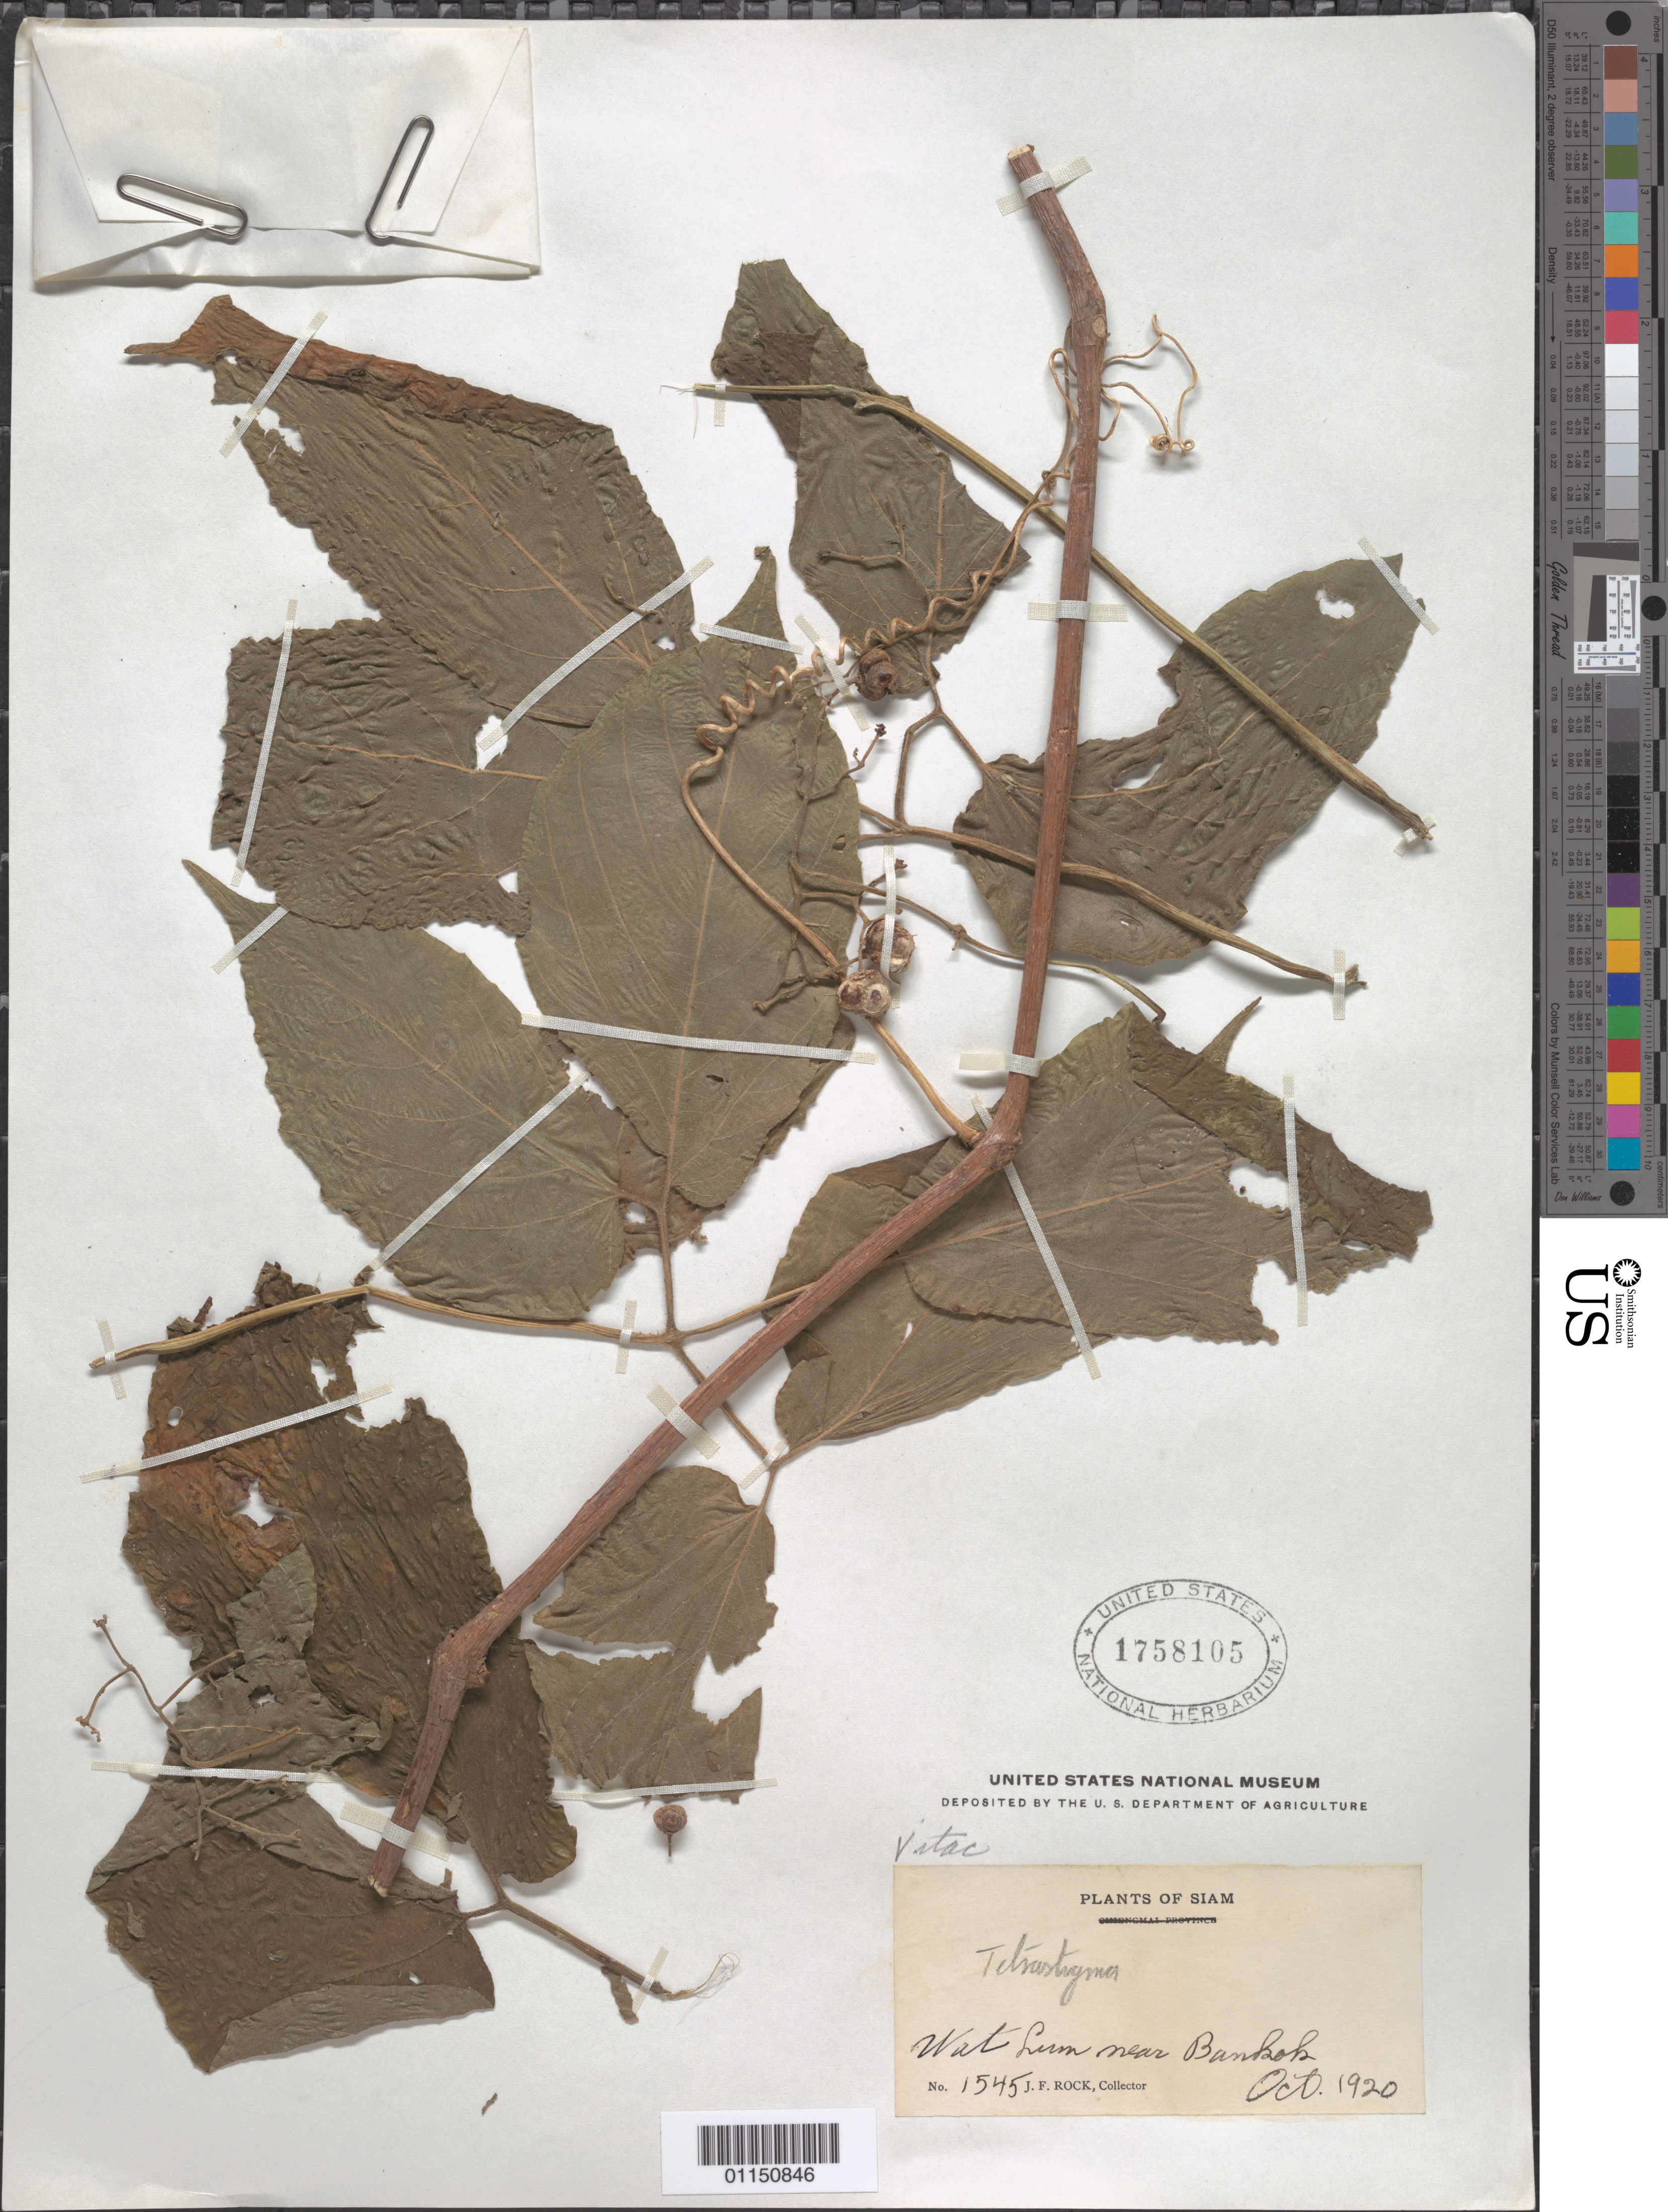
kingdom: Plantae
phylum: Tracheophyta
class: Magnoliopsida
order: Vitales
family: Vitaceae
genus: Tetrastigma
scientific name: Tetrastigma sp.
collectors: J. F. Rock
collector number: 1545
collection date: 1920-10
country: Thailand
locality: Near Bangkok.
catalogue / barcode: US 1758105